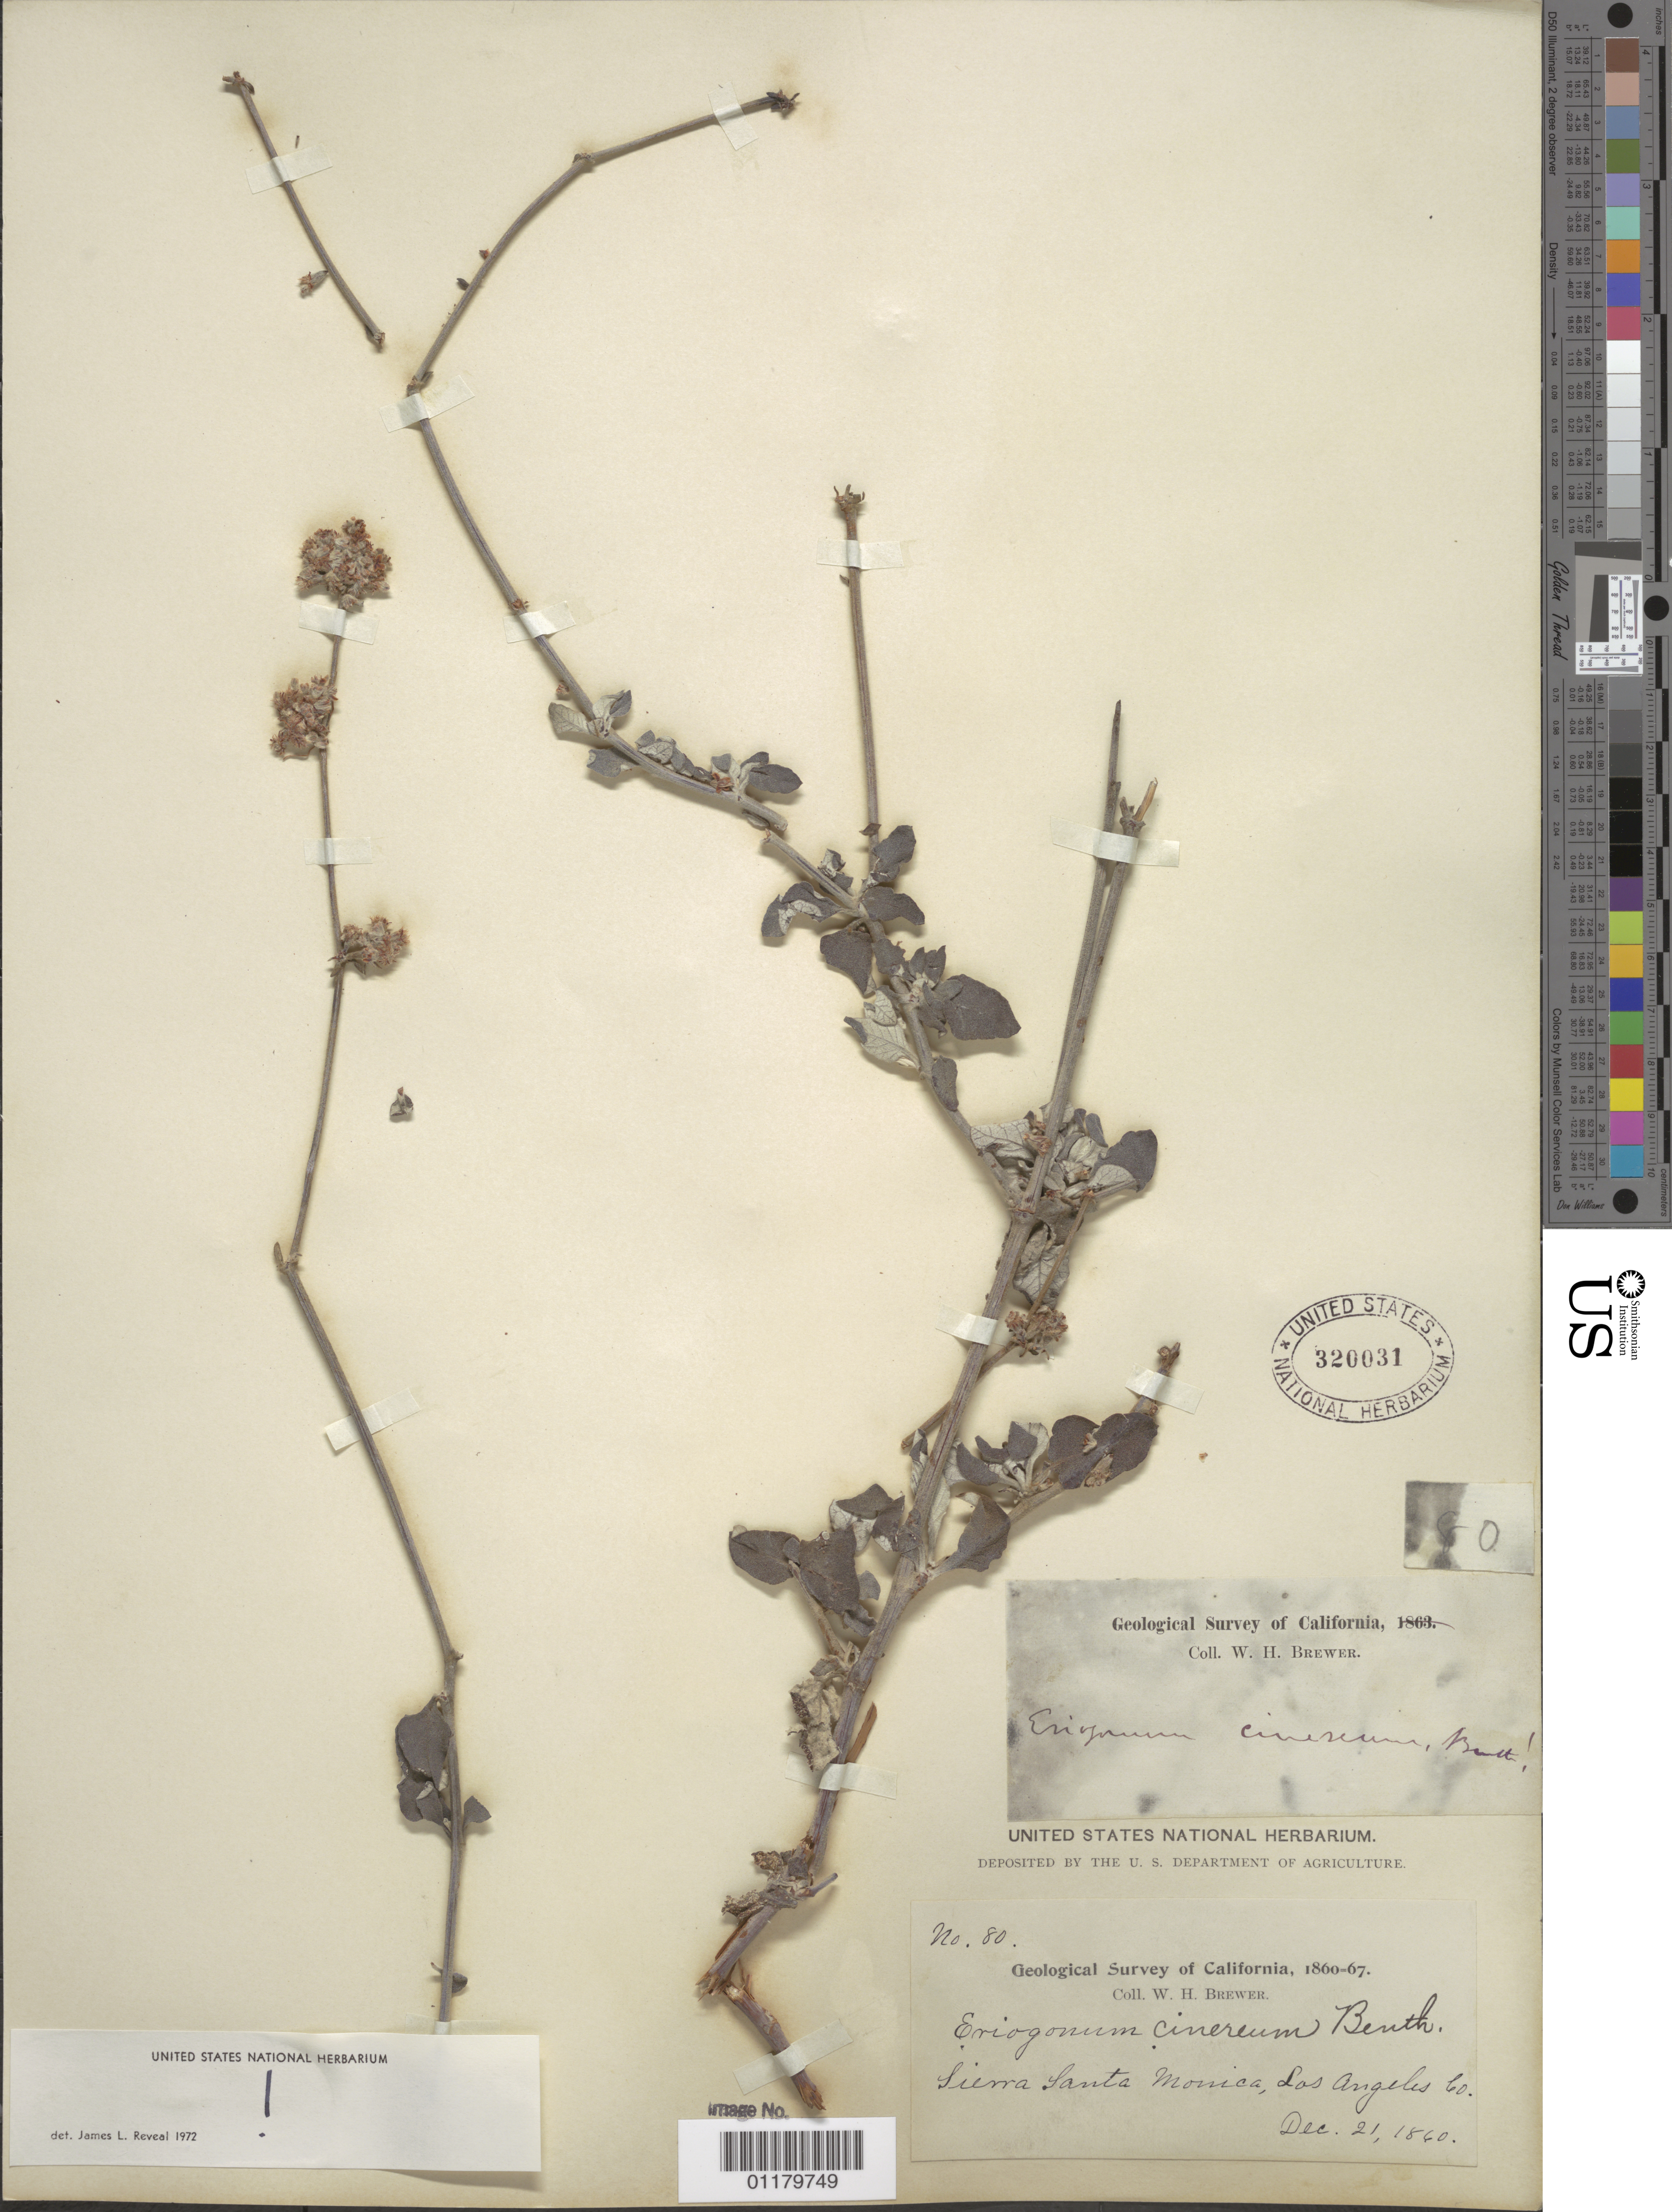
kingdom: Plantae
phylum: Tracheophyta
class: Magnoliopsida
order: Caryophyllales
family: Polygonaceae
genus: Eriogonum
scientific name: Eriogonum cinerum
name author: Benth.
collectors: W. H. Brewer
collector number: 80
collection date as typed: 21 Dec 1860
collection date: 1860-12-21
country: United States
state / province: California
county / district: Los Angeles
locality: Sierra Santa Monica.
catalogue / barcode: US 320031